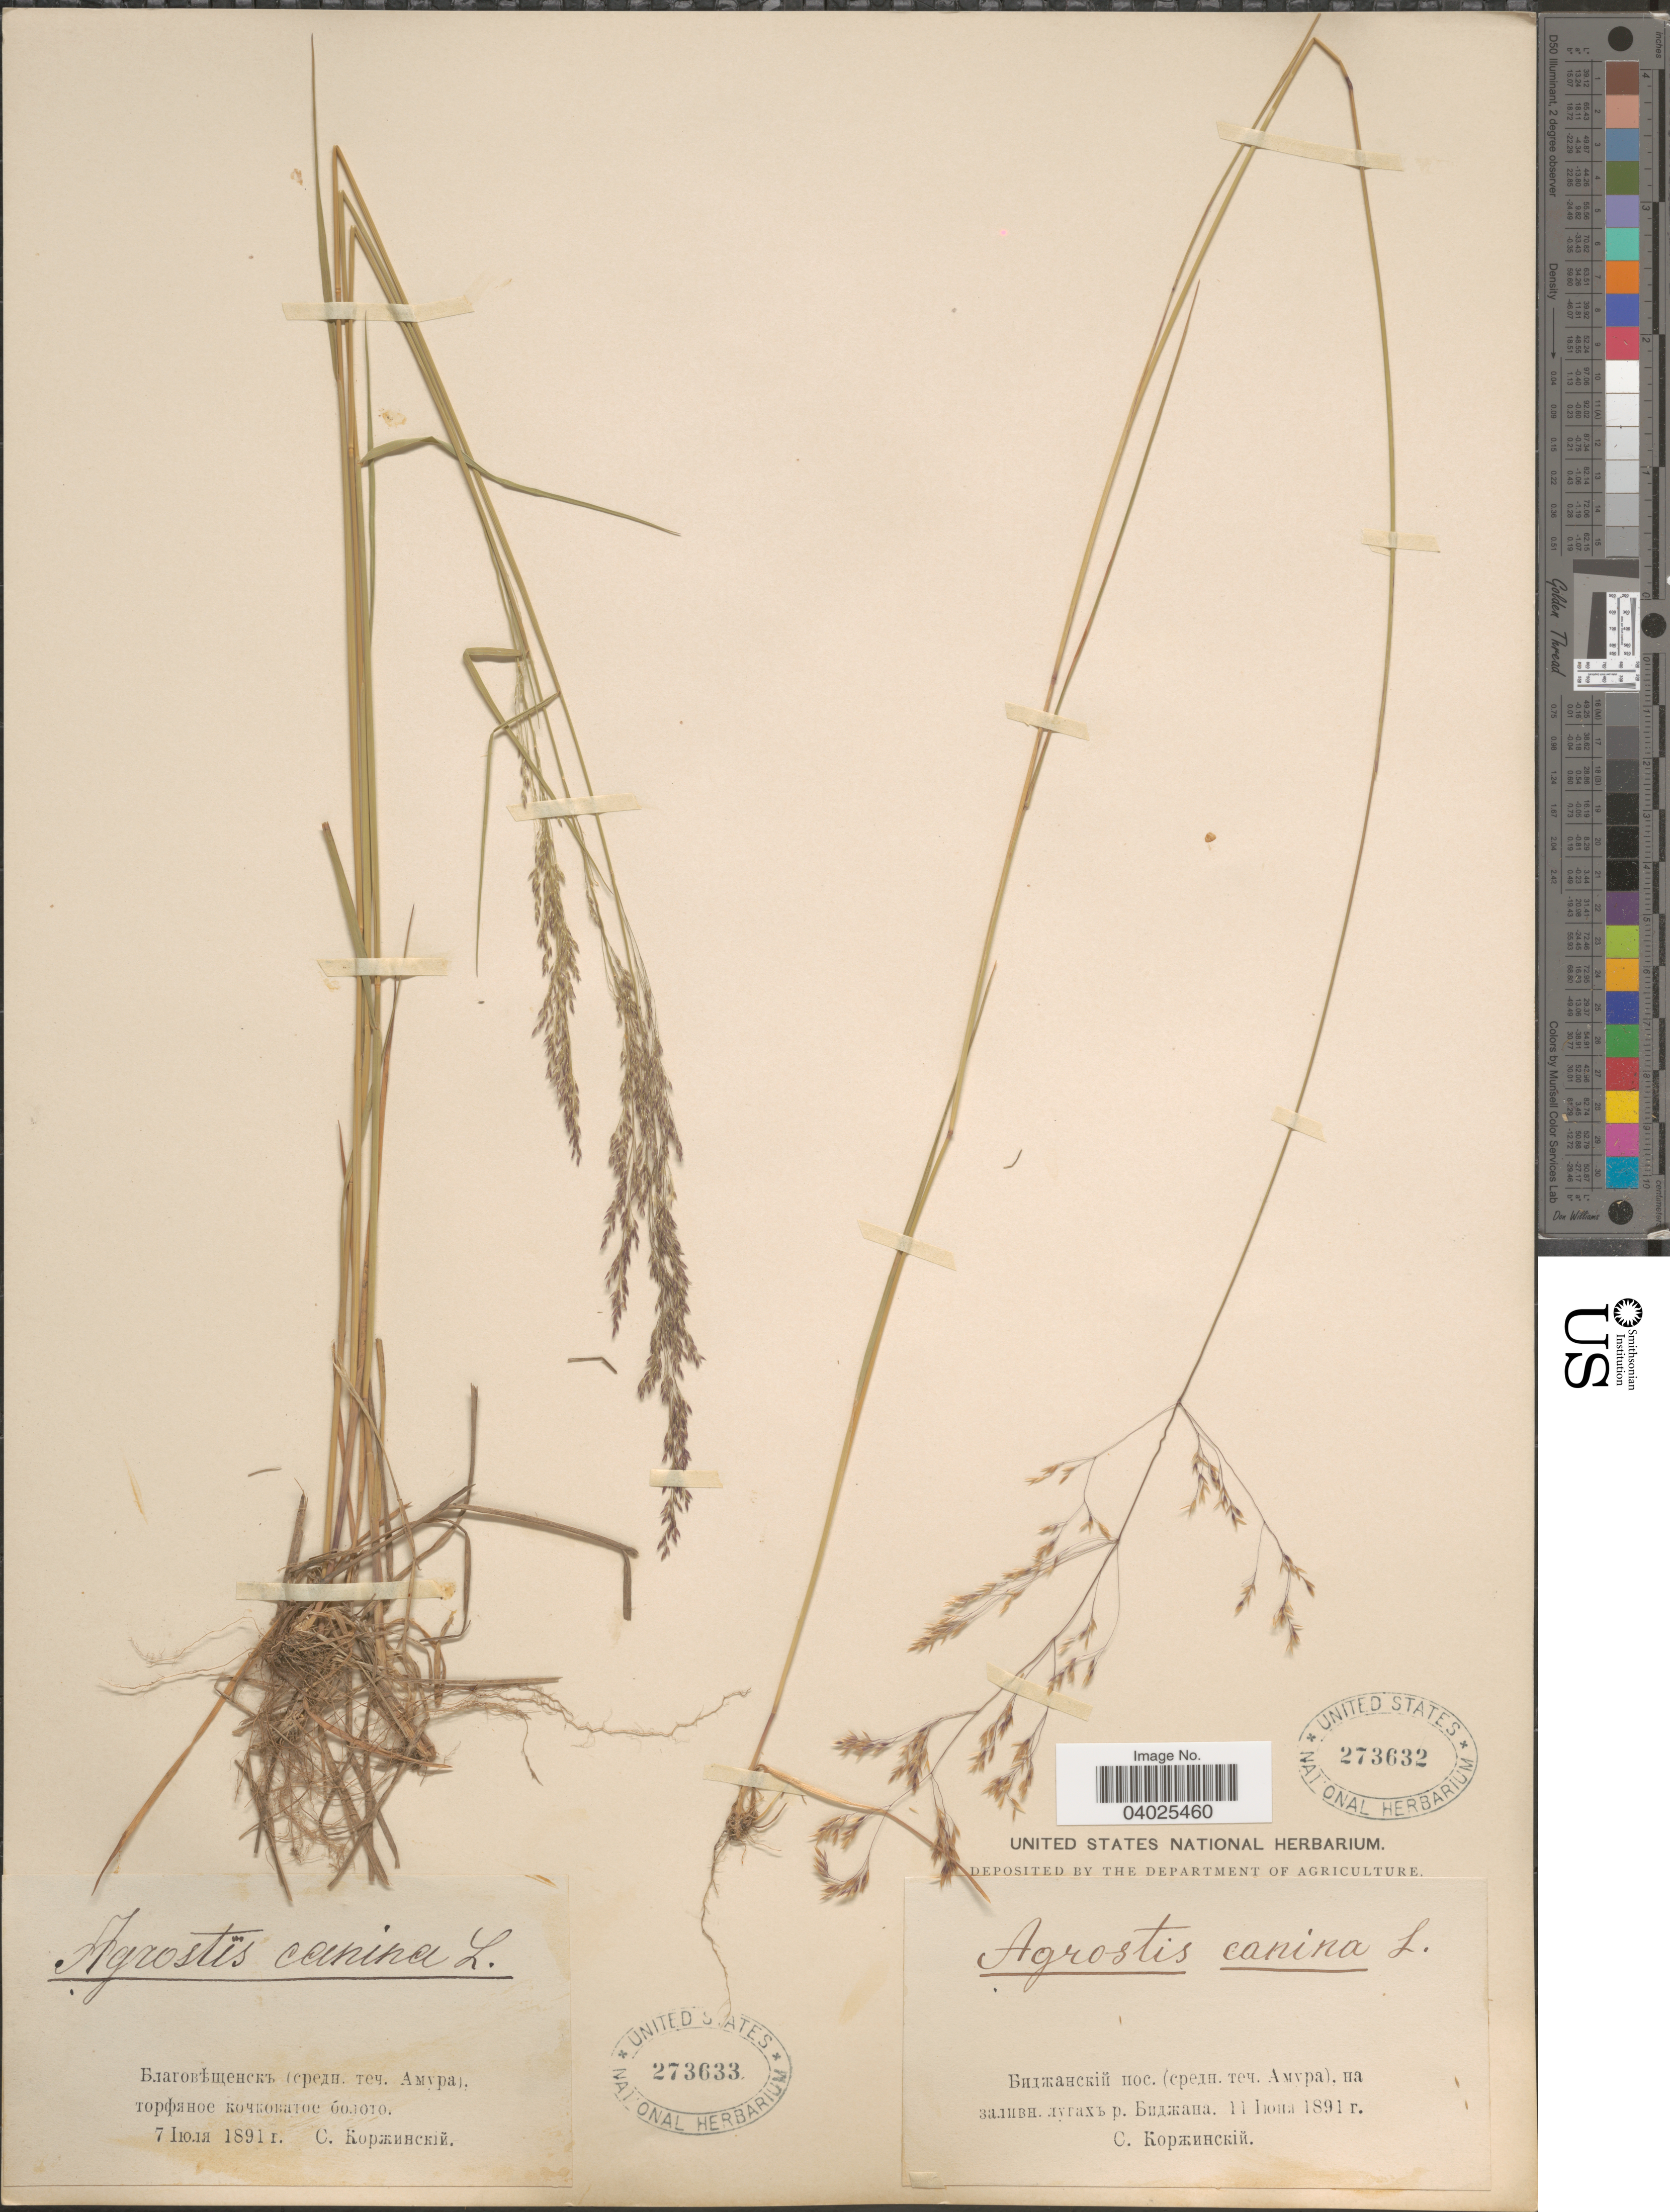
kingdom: Plantae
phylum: Tracheophyta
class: Liliopsida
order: Poales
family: Poaceae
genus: Agrostis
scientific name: Agrostis canina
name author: L.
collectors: S. Korzhinskiy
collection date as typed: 11 X 1891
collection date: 1891-06-11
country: Russian Federation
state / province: Jewish Autonomous O.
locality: River Bidzhan, village Bidzhan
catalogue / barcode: US 273632-2